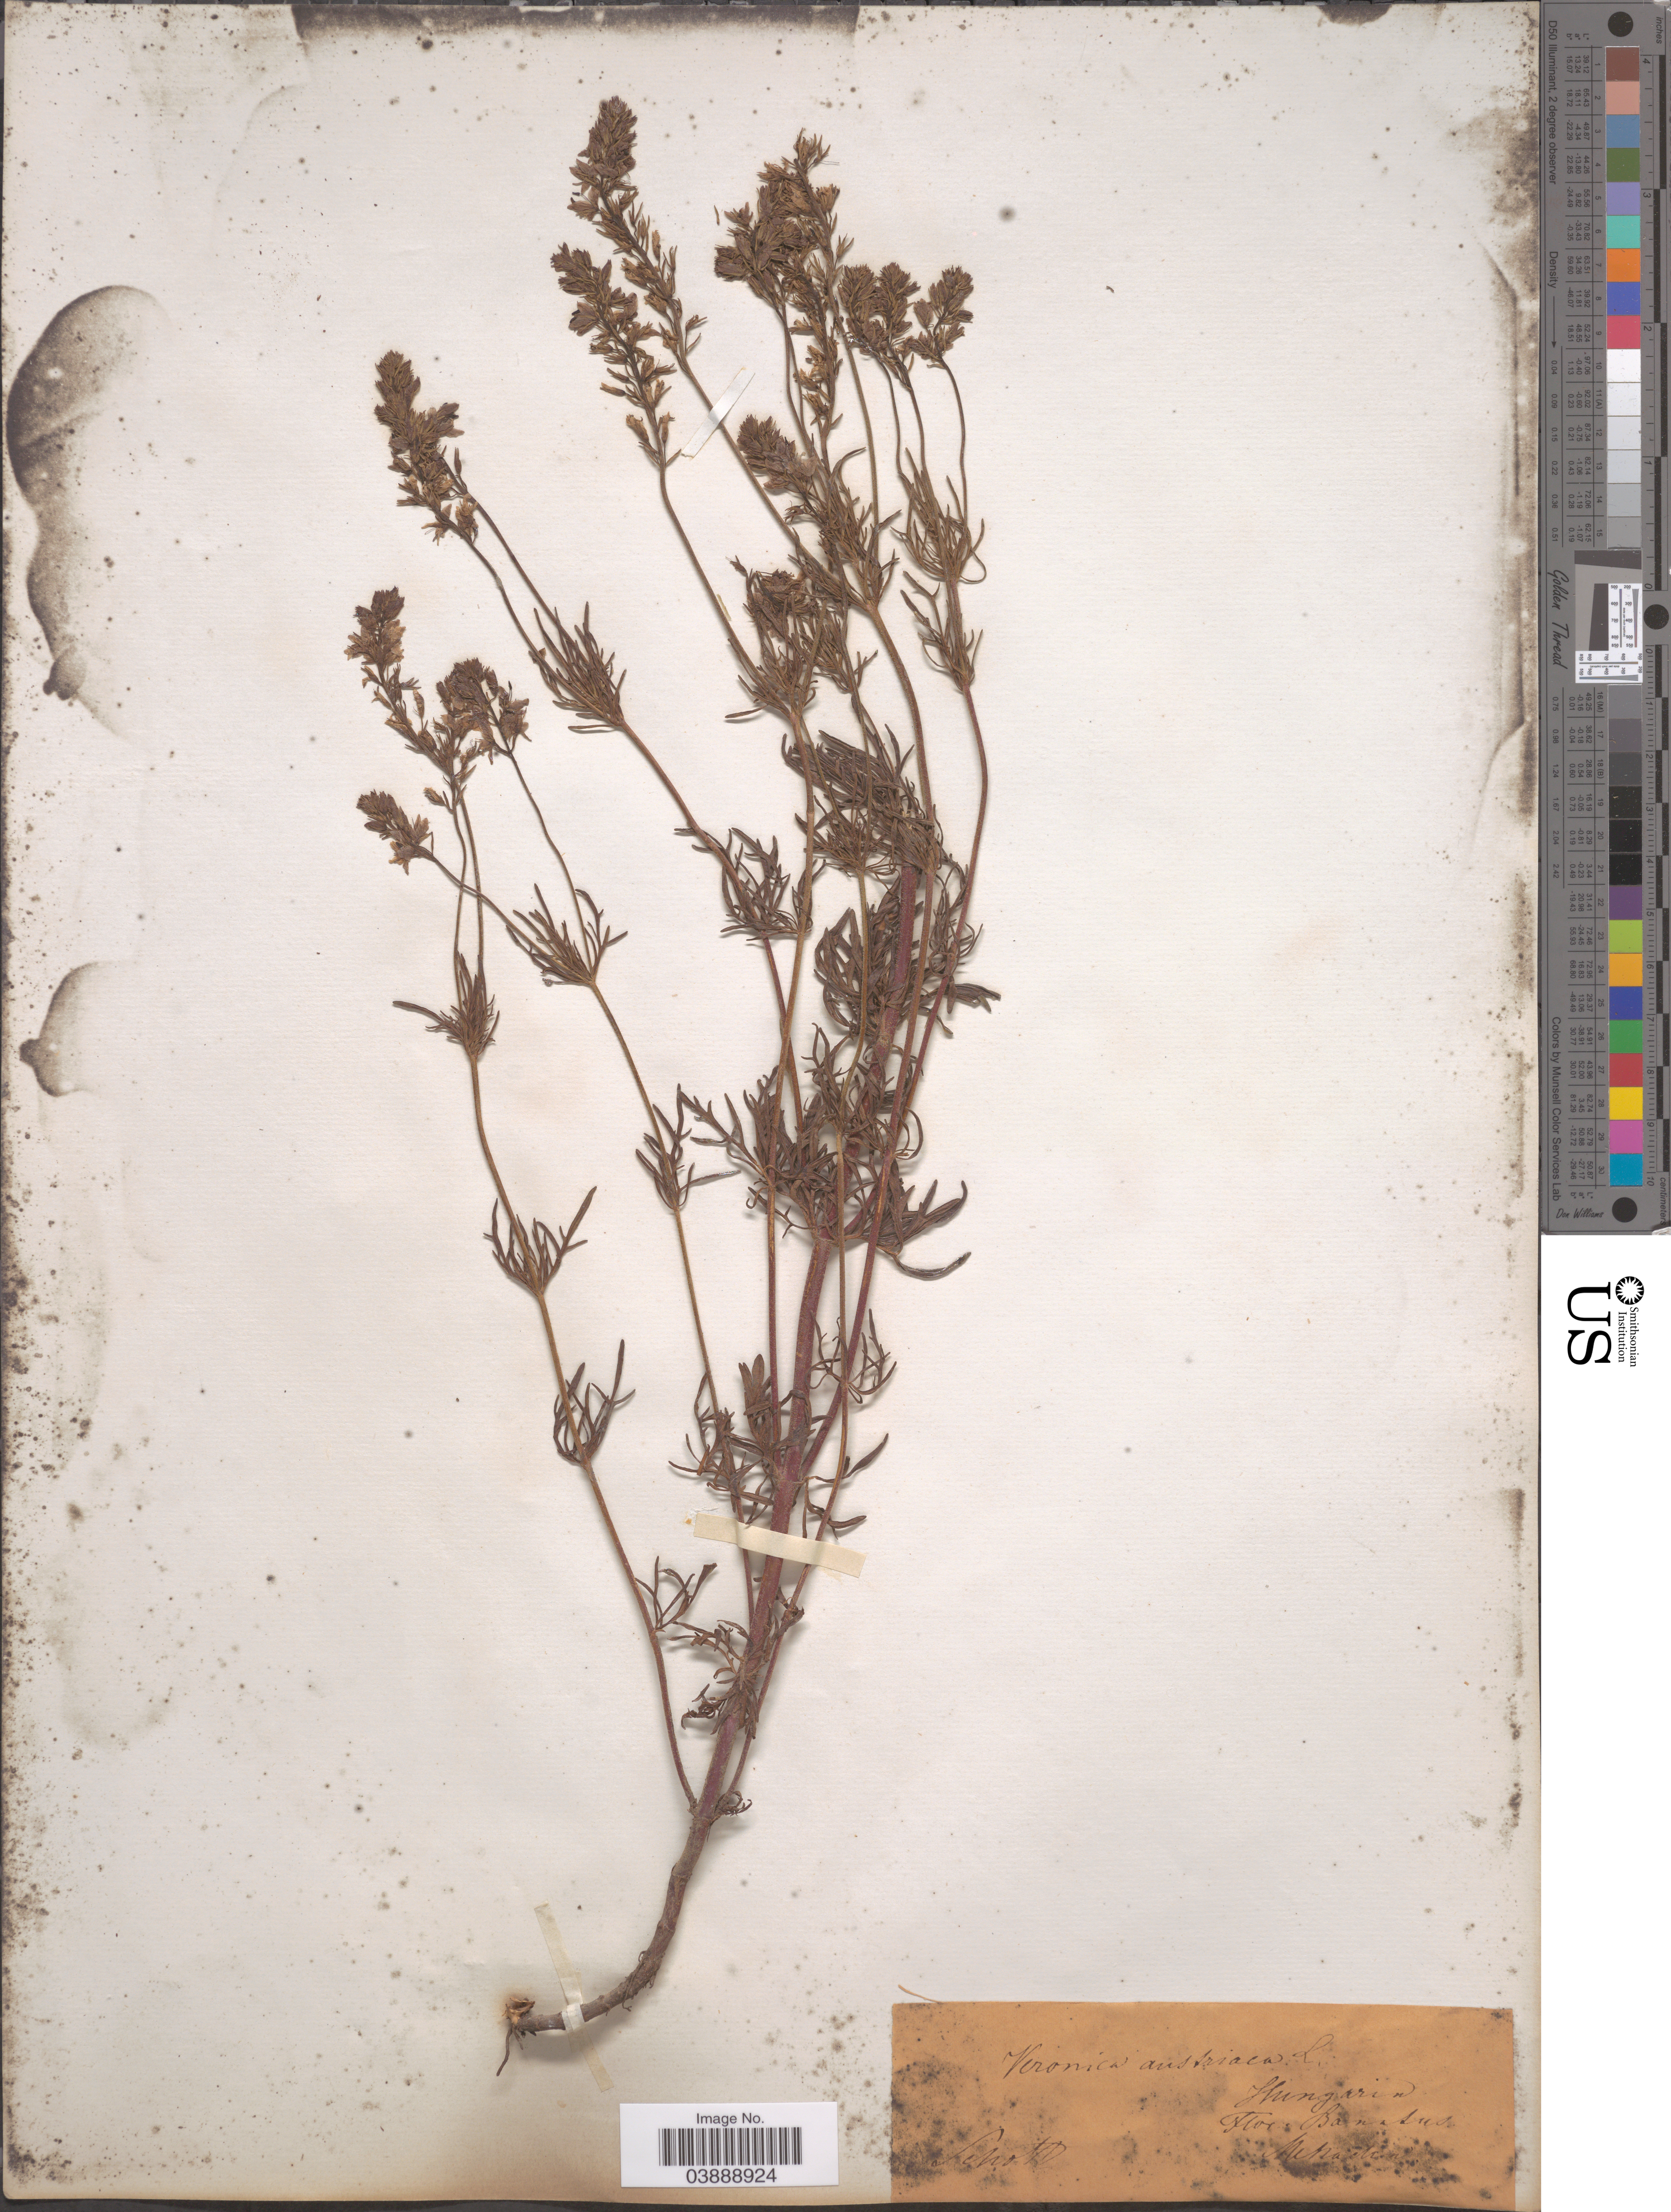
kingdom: Plantae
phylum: Tracheophyta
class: Magnoliopsida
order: Lamiales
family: Plantaginaceae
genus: Veronica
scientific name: Veronica austriaca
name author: L.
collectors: Schott, --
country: Hungary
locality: Flor. Banatus. [interpreted]